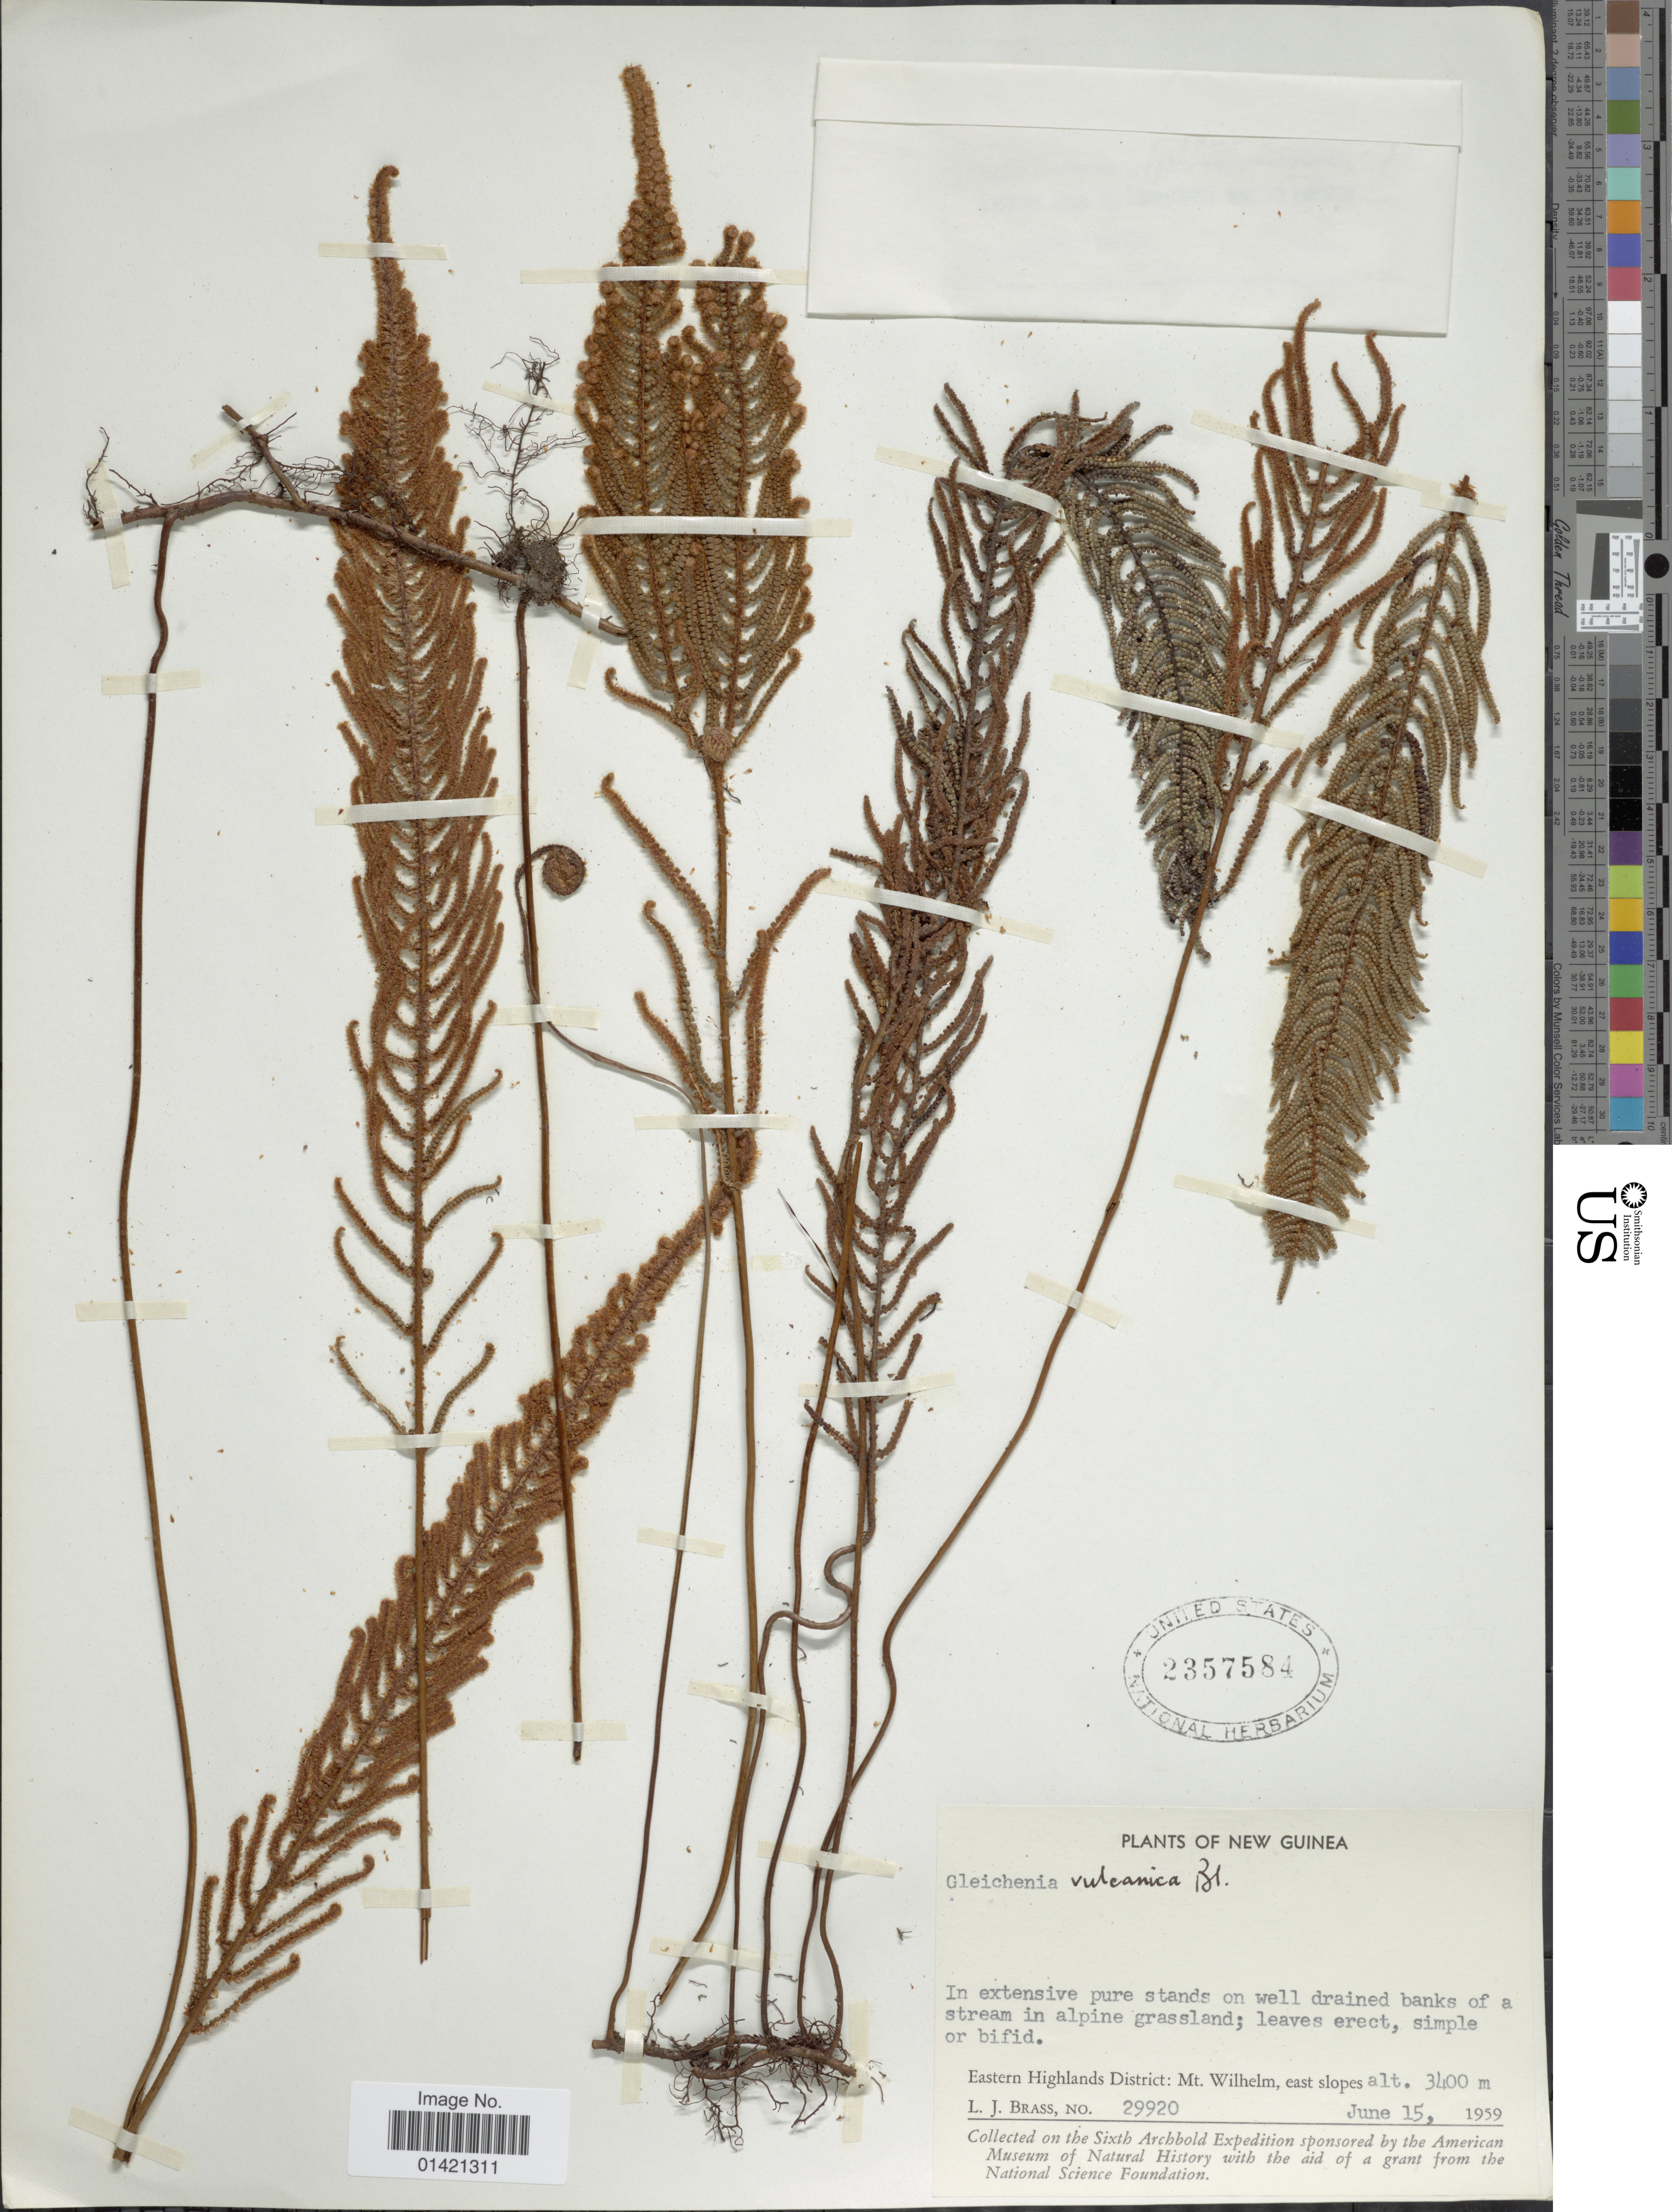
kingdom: Plantae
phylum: Tracheophyta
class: Polypodiopsida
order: Gleicheniales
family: Gleicheniaceae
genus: Gleichenia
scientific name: Gleichenia vulcanica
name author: Blume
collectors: L. J. Brass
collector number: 29920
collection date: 1959-06-15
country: Papua New Guinea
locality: New Guinea. Eastern Highlands District: Mt. Wilhelm, east slopes.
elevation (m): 3400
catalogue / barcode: US 2357584